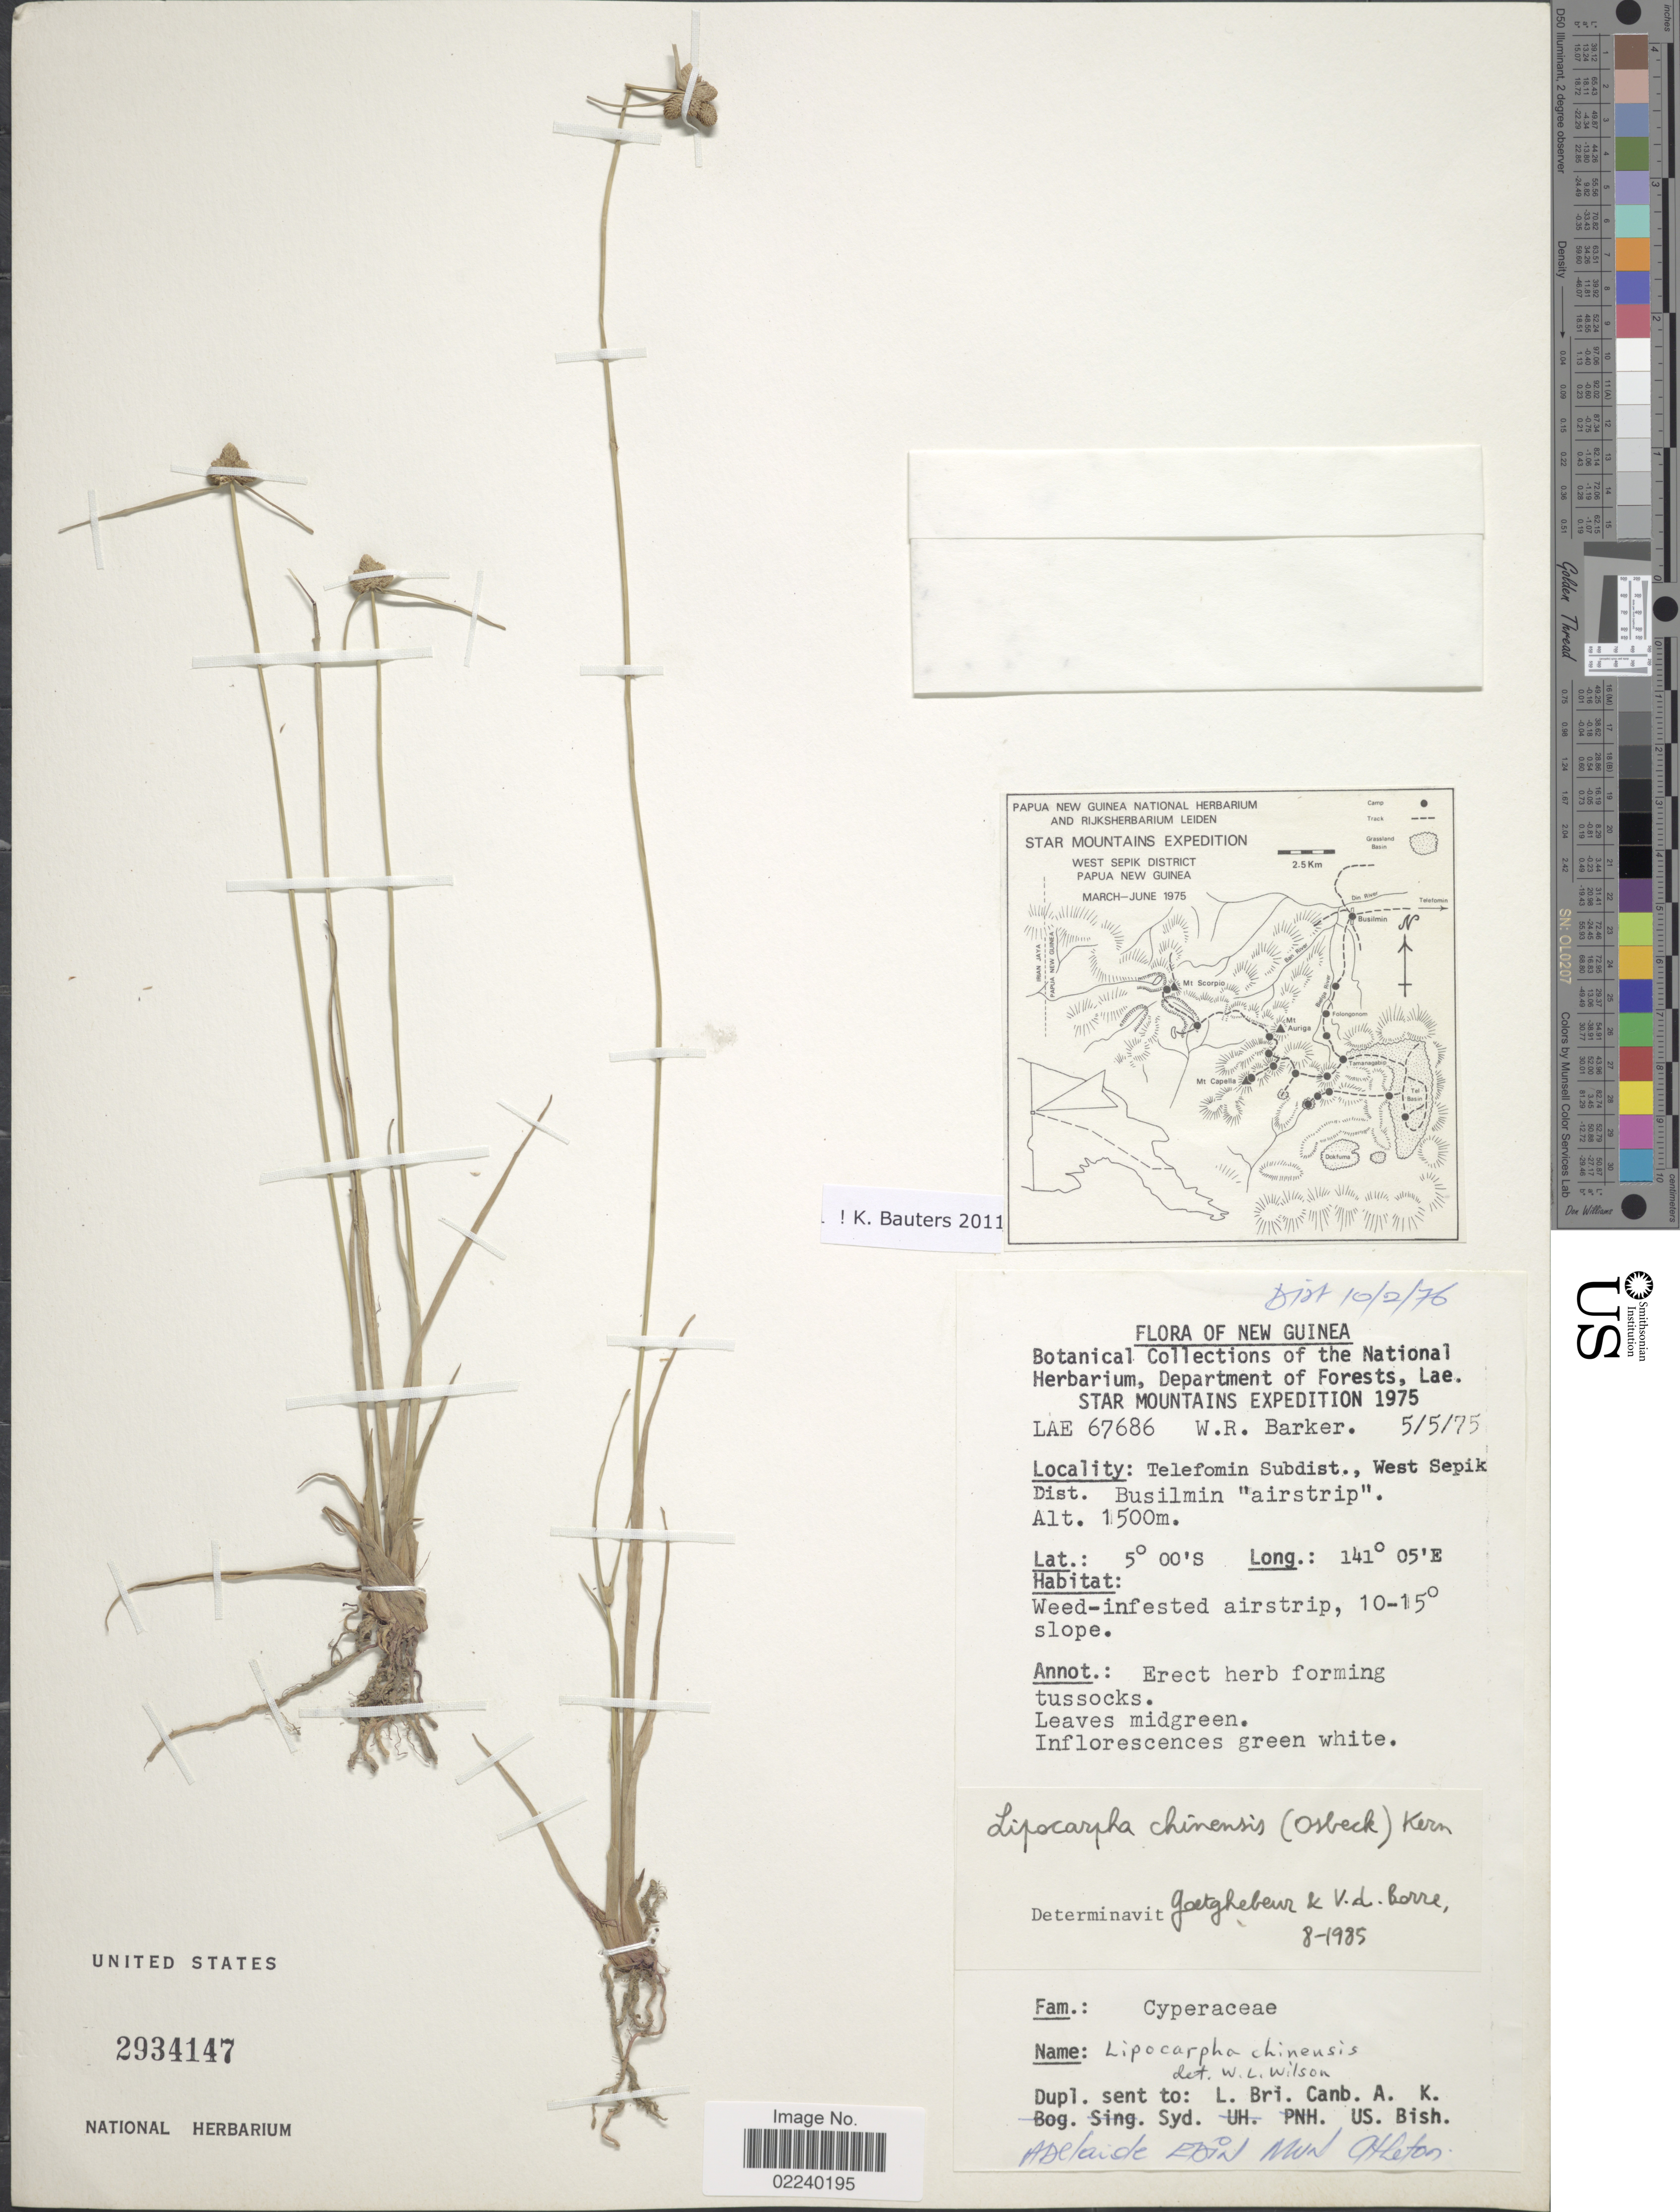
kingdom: Plantae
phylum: Tracheophyta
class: Liliopsida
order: Poales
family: Cyperaceae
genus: Cyperus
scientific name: Cyperus albescens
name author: (Steud.) Larridon & Govaerts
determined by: Strong, M. T., (US), Smithsonian Institution - National Museum of Natural History (UNITED STATES)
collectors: W. R. Barker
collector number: LAE67686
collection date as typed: Transcribed d/m/y: 5/5/75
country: Papua New Guinea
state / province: Sandaun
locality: Telefonim Subdist., West Sepik, Dist. Busilmin "Airstrip"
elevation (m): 1500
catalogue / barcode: US 2934147